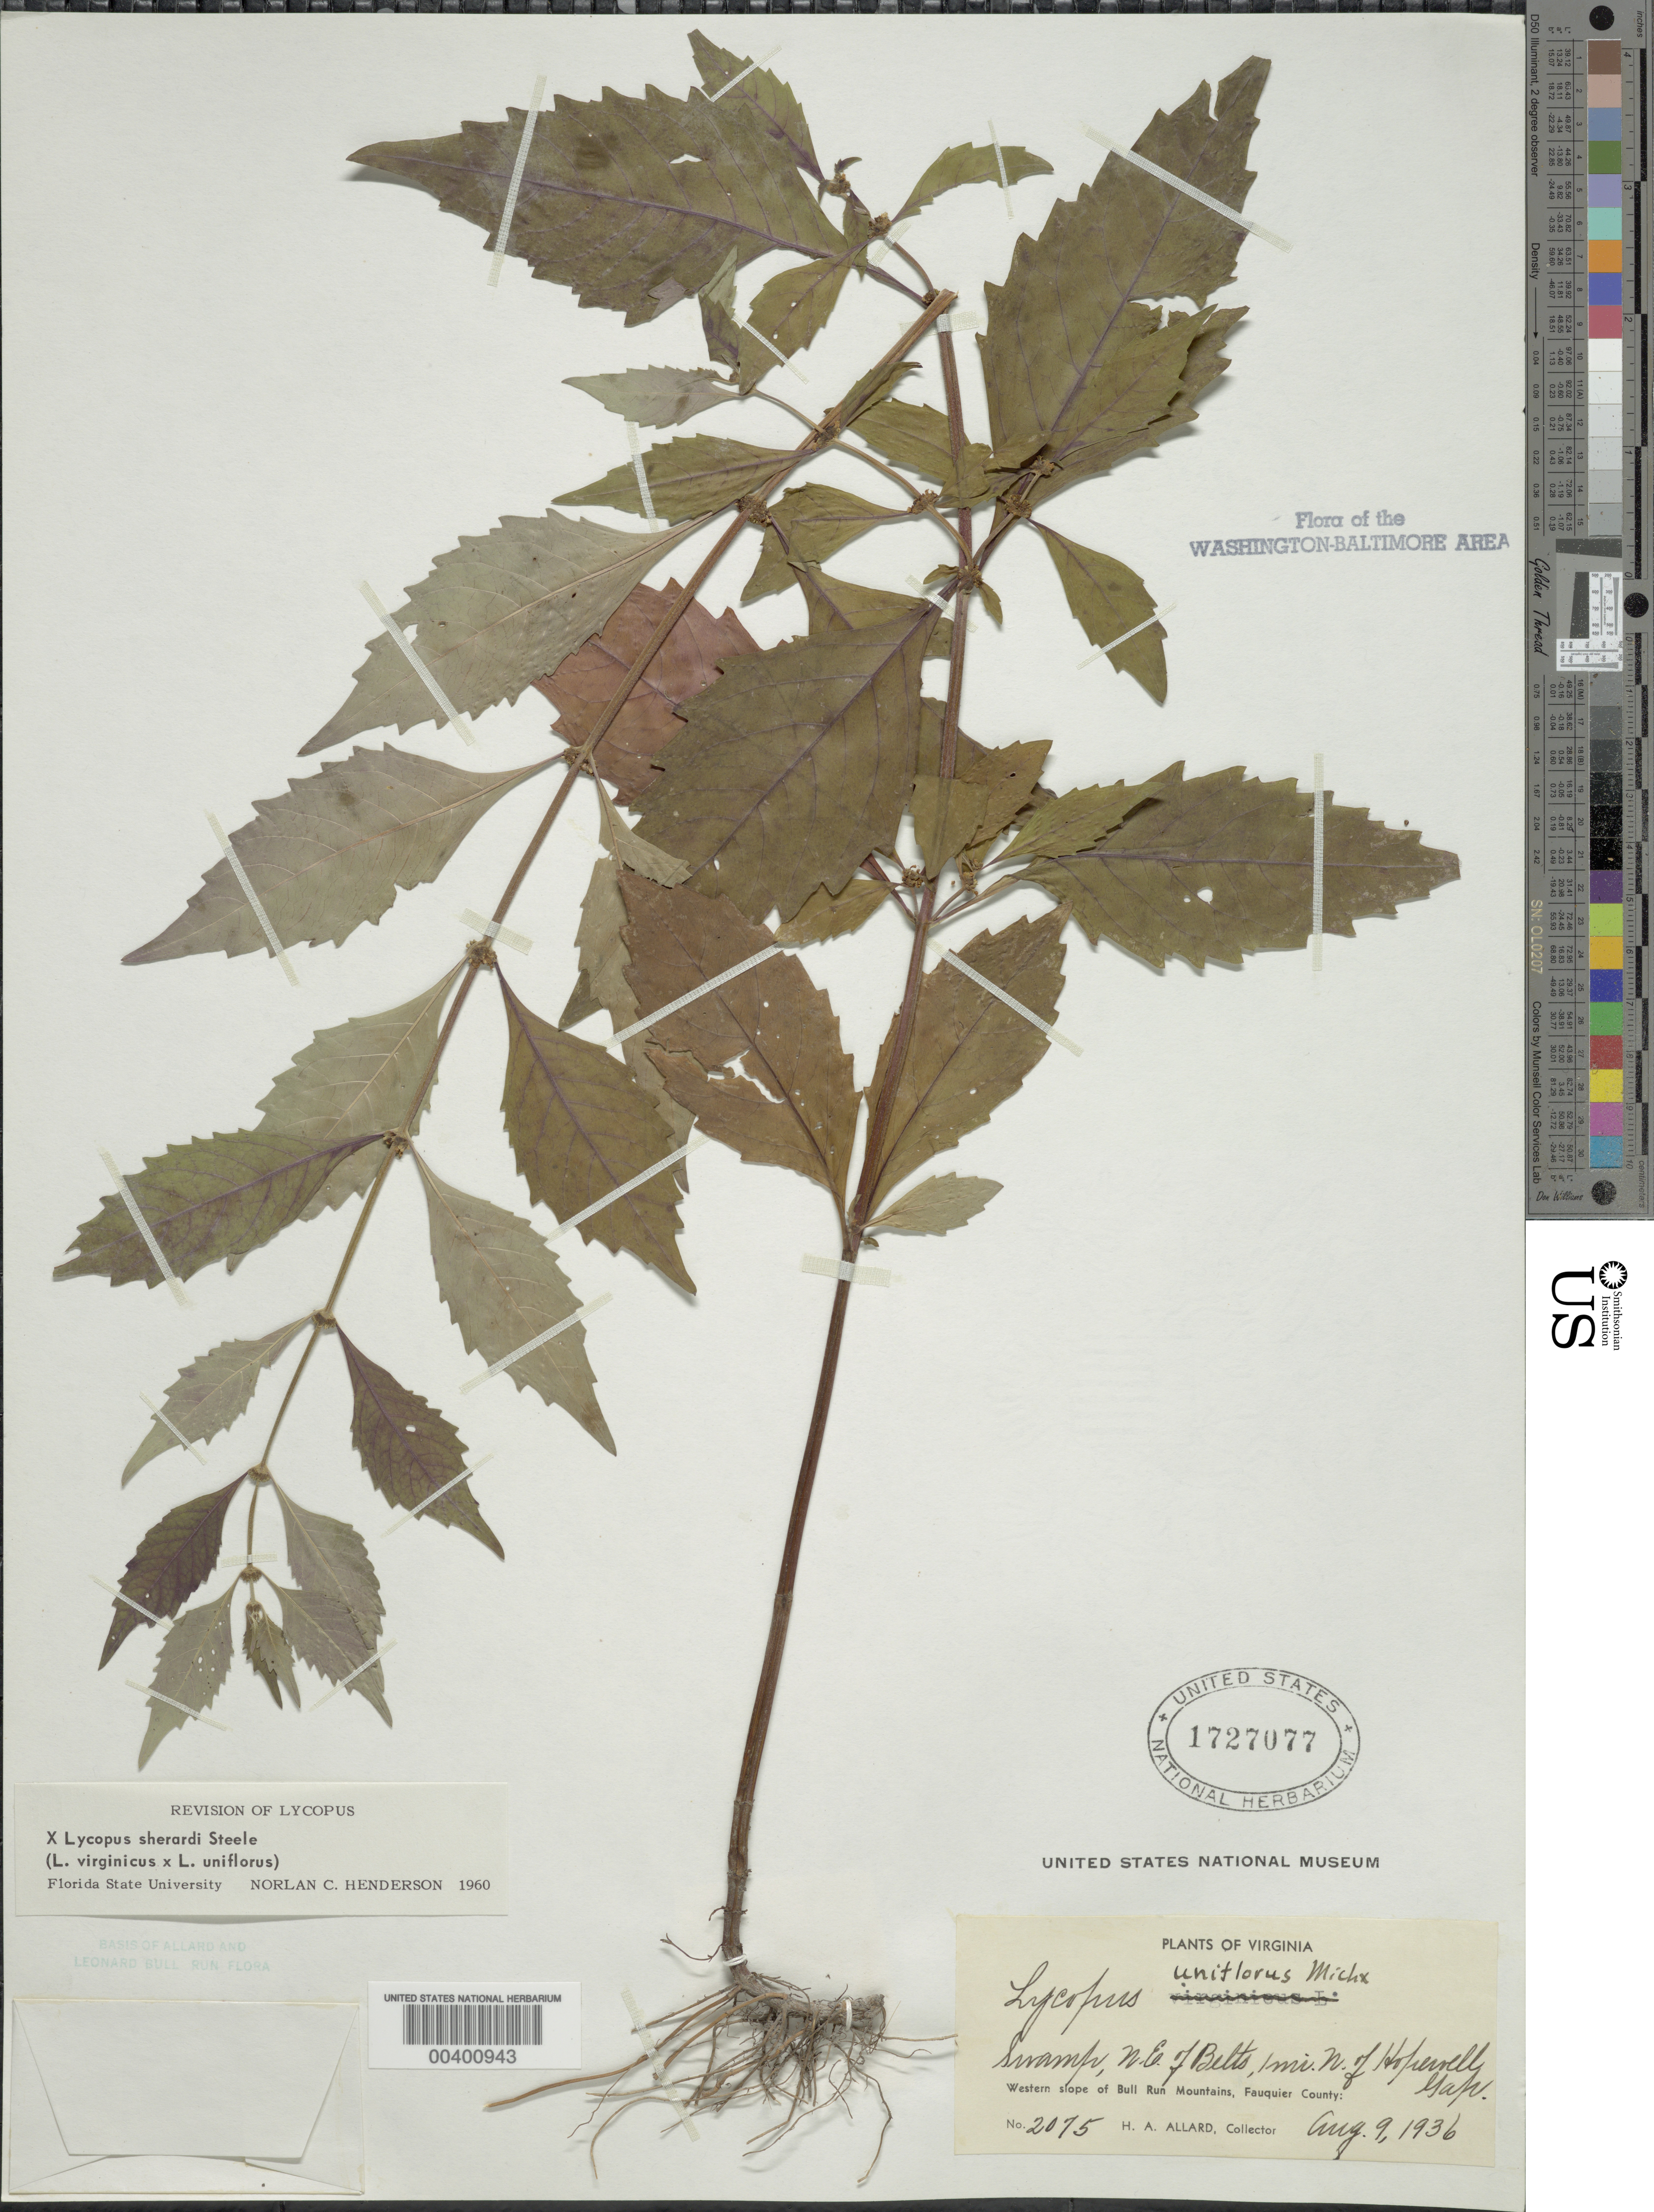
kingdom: Plantae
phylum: Tracheophyta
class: Magnoliopsida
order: Lamiales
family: Lamiaceae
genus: Lycopus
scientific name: Lycopus x sherardii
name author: E.S. Steele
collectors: H. A. Allard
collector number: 2075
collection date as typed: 09 Aug 1936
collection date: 1936-08-09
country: United States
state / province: Virginia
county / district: Fauquier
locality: North of Hopewell Gap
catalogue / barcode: US 1727077